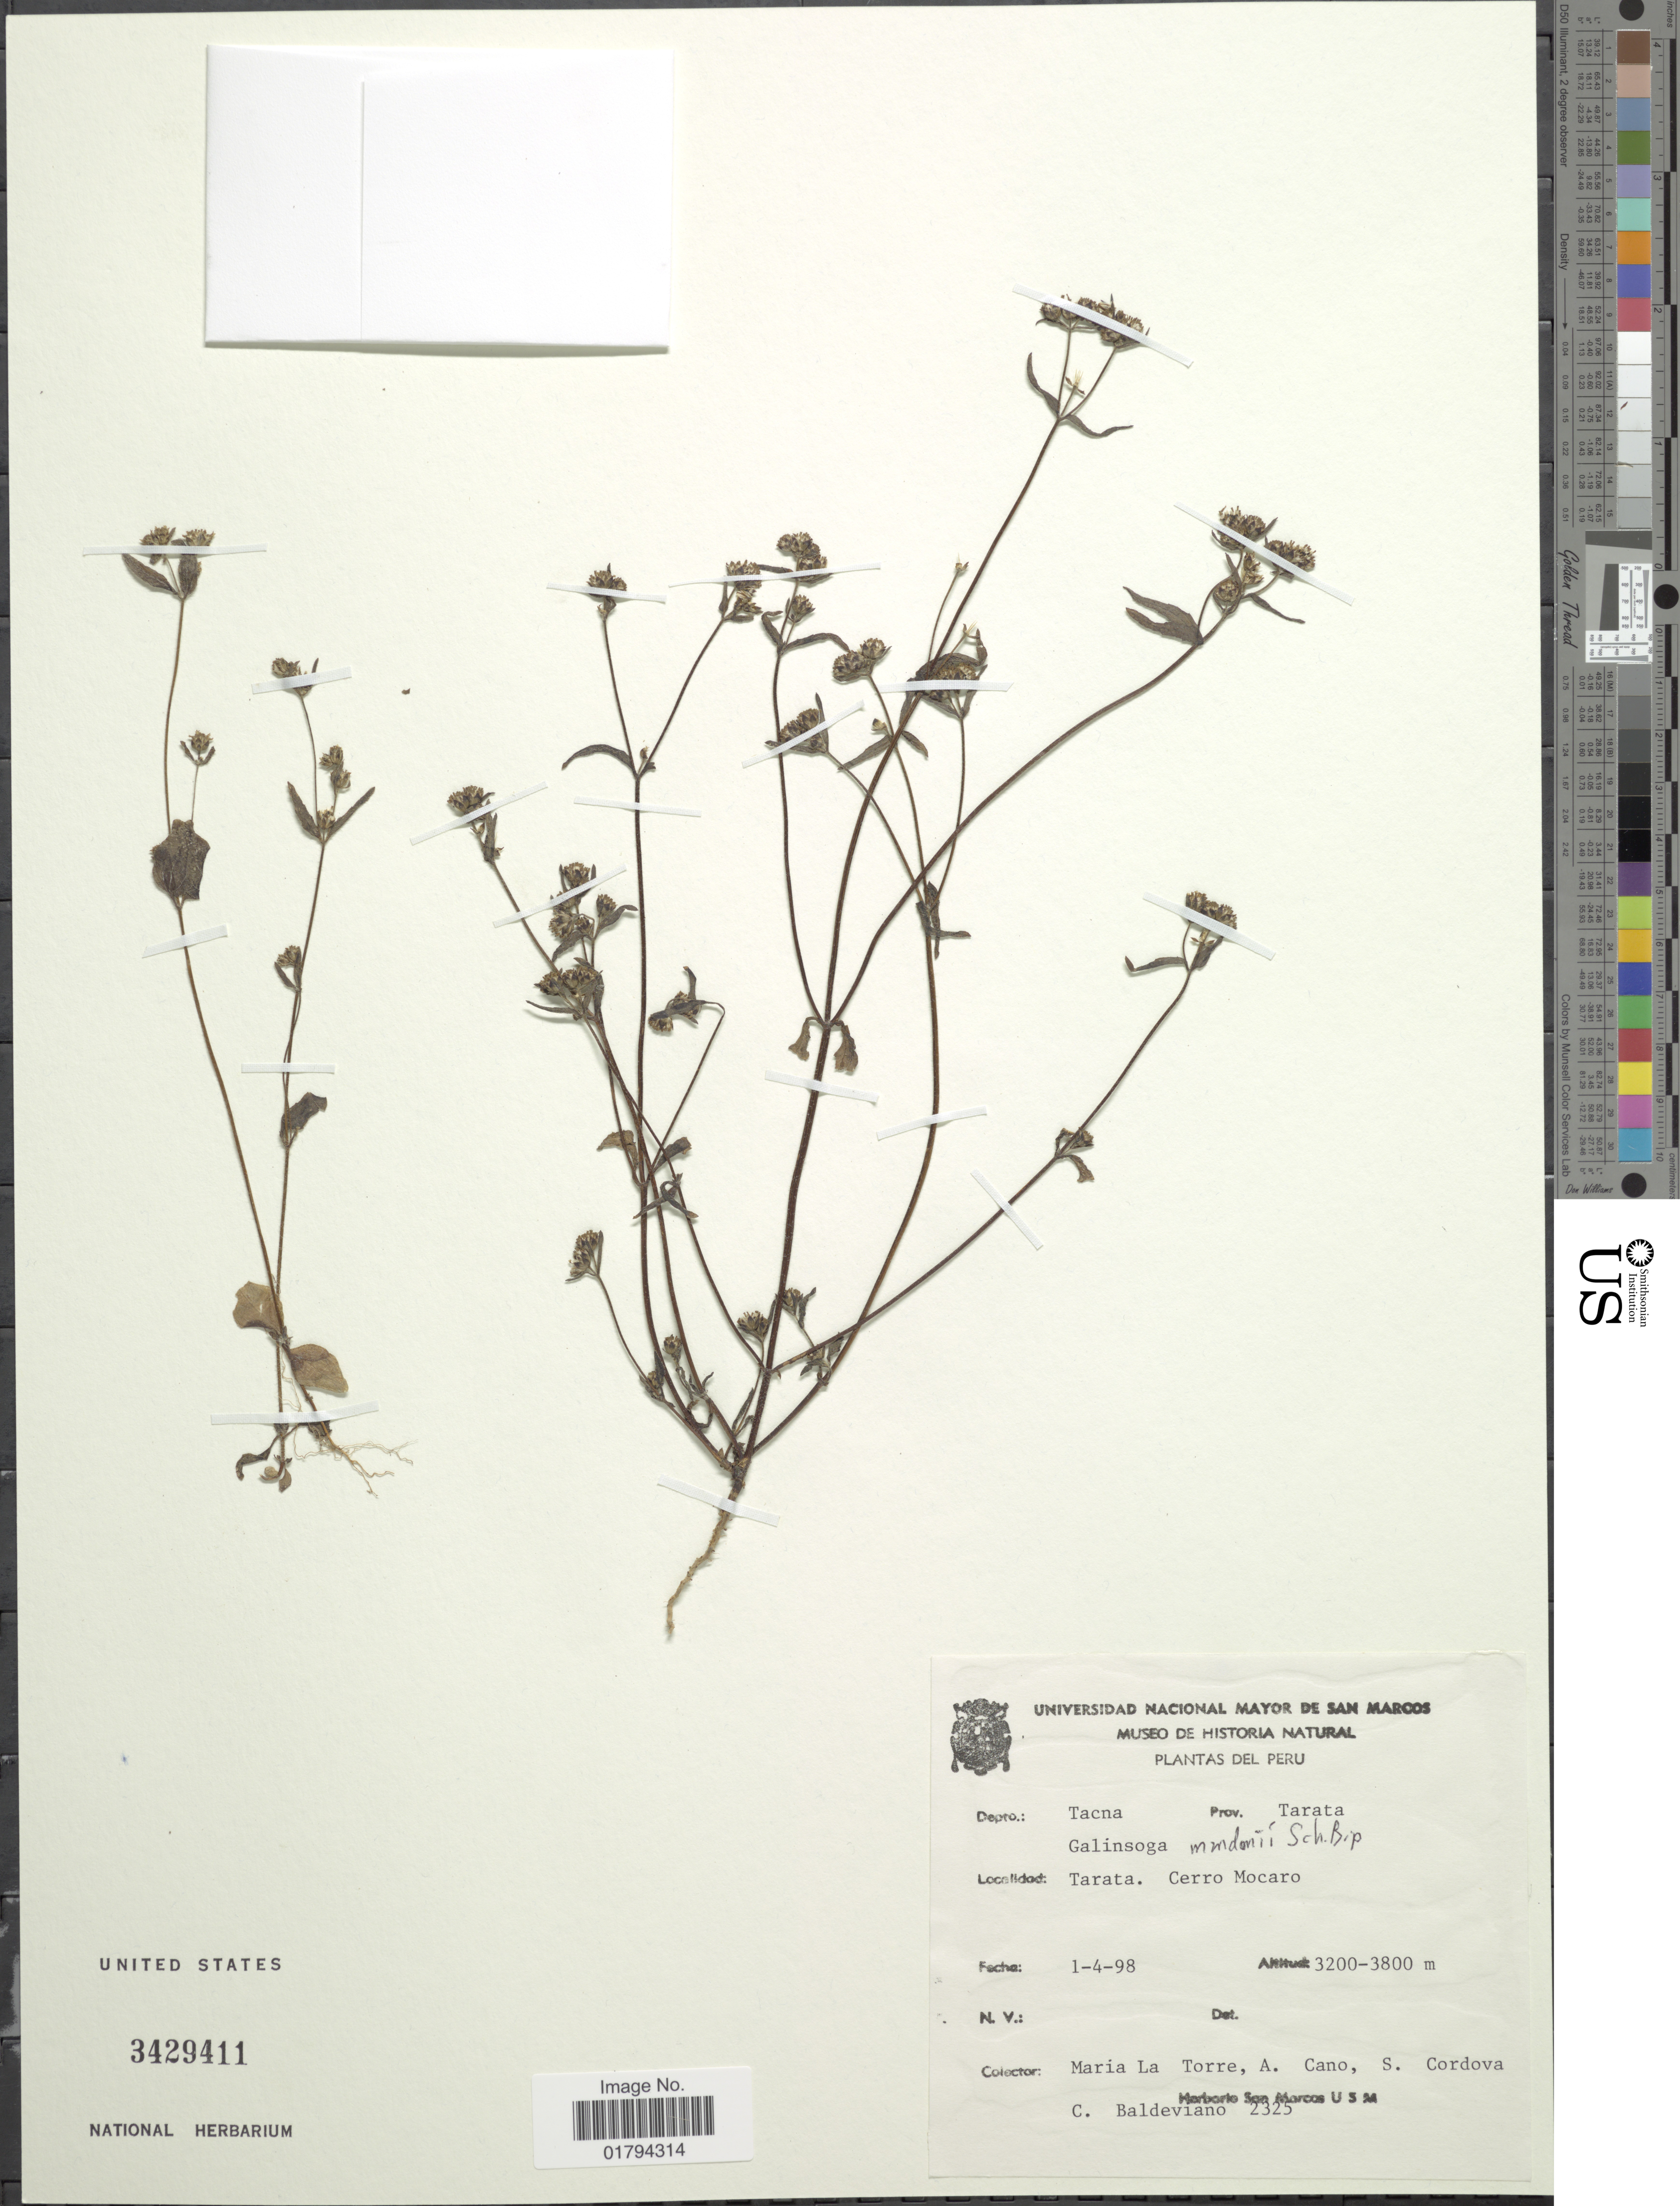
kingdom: Plantae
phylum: Tracheophyta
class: Magnoliopsida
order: Asterales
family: Asteraceae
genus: Galinsoga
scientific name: Galinsoga mandonii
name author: Sch. Bip.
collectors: M. Torre, A. Cano, S. Cordova & C. Baldeviano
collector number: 2325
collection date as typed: Transcribed d/m/y: 1/4/98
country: Peru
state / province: Tacna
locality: Prov. Tarata, Tarata, Cerro Mocaro.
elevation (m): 3200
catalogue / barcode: US 3429411